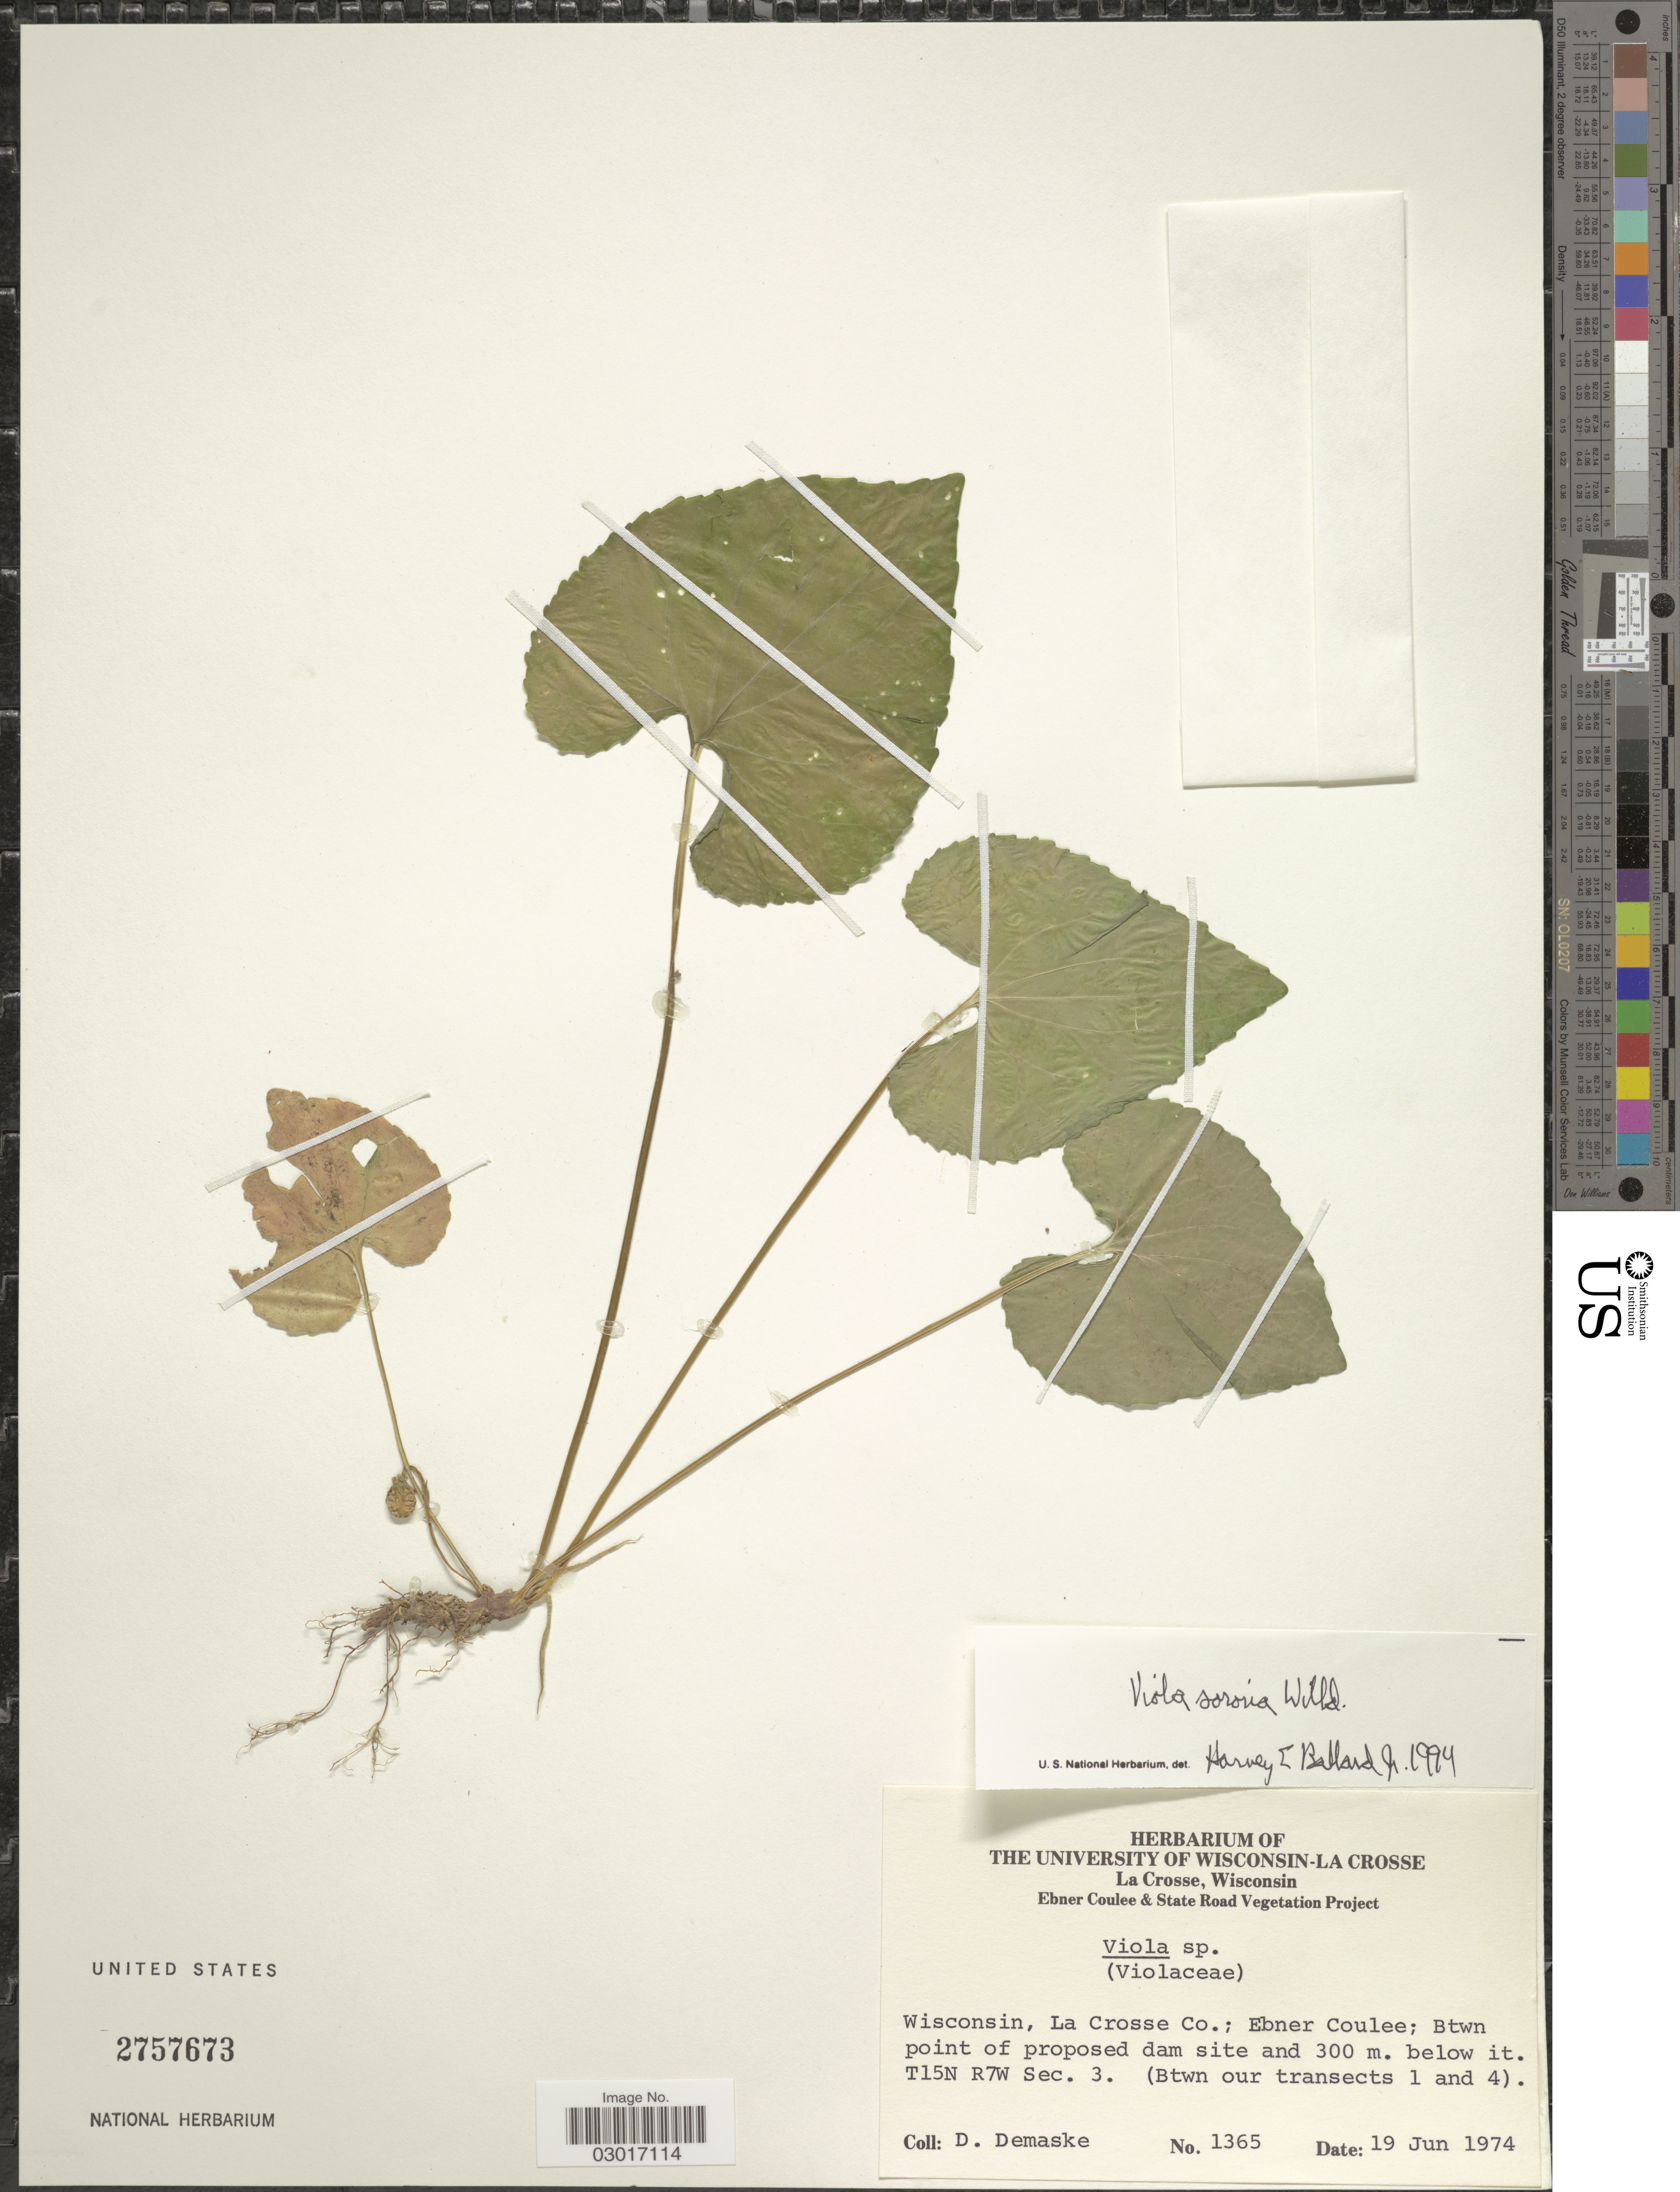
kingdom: Plantae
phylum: Tracheophyta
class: Magnoliopsida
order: Malpighiales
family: Violaceae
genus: Viola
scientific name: Viola sororia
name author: Willd.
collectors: D. Demaske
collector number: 1365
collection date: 1974-06-19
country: United States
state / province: Wisconsin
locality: Wisconsin, La Crosse Co.; Ebner Coulee; Btwn point of proposed dam site and 300 m. below it. T15N R7W Sec. 3. (Btwn our transects 1 and 4).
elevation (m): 300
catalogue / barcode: US 2757673